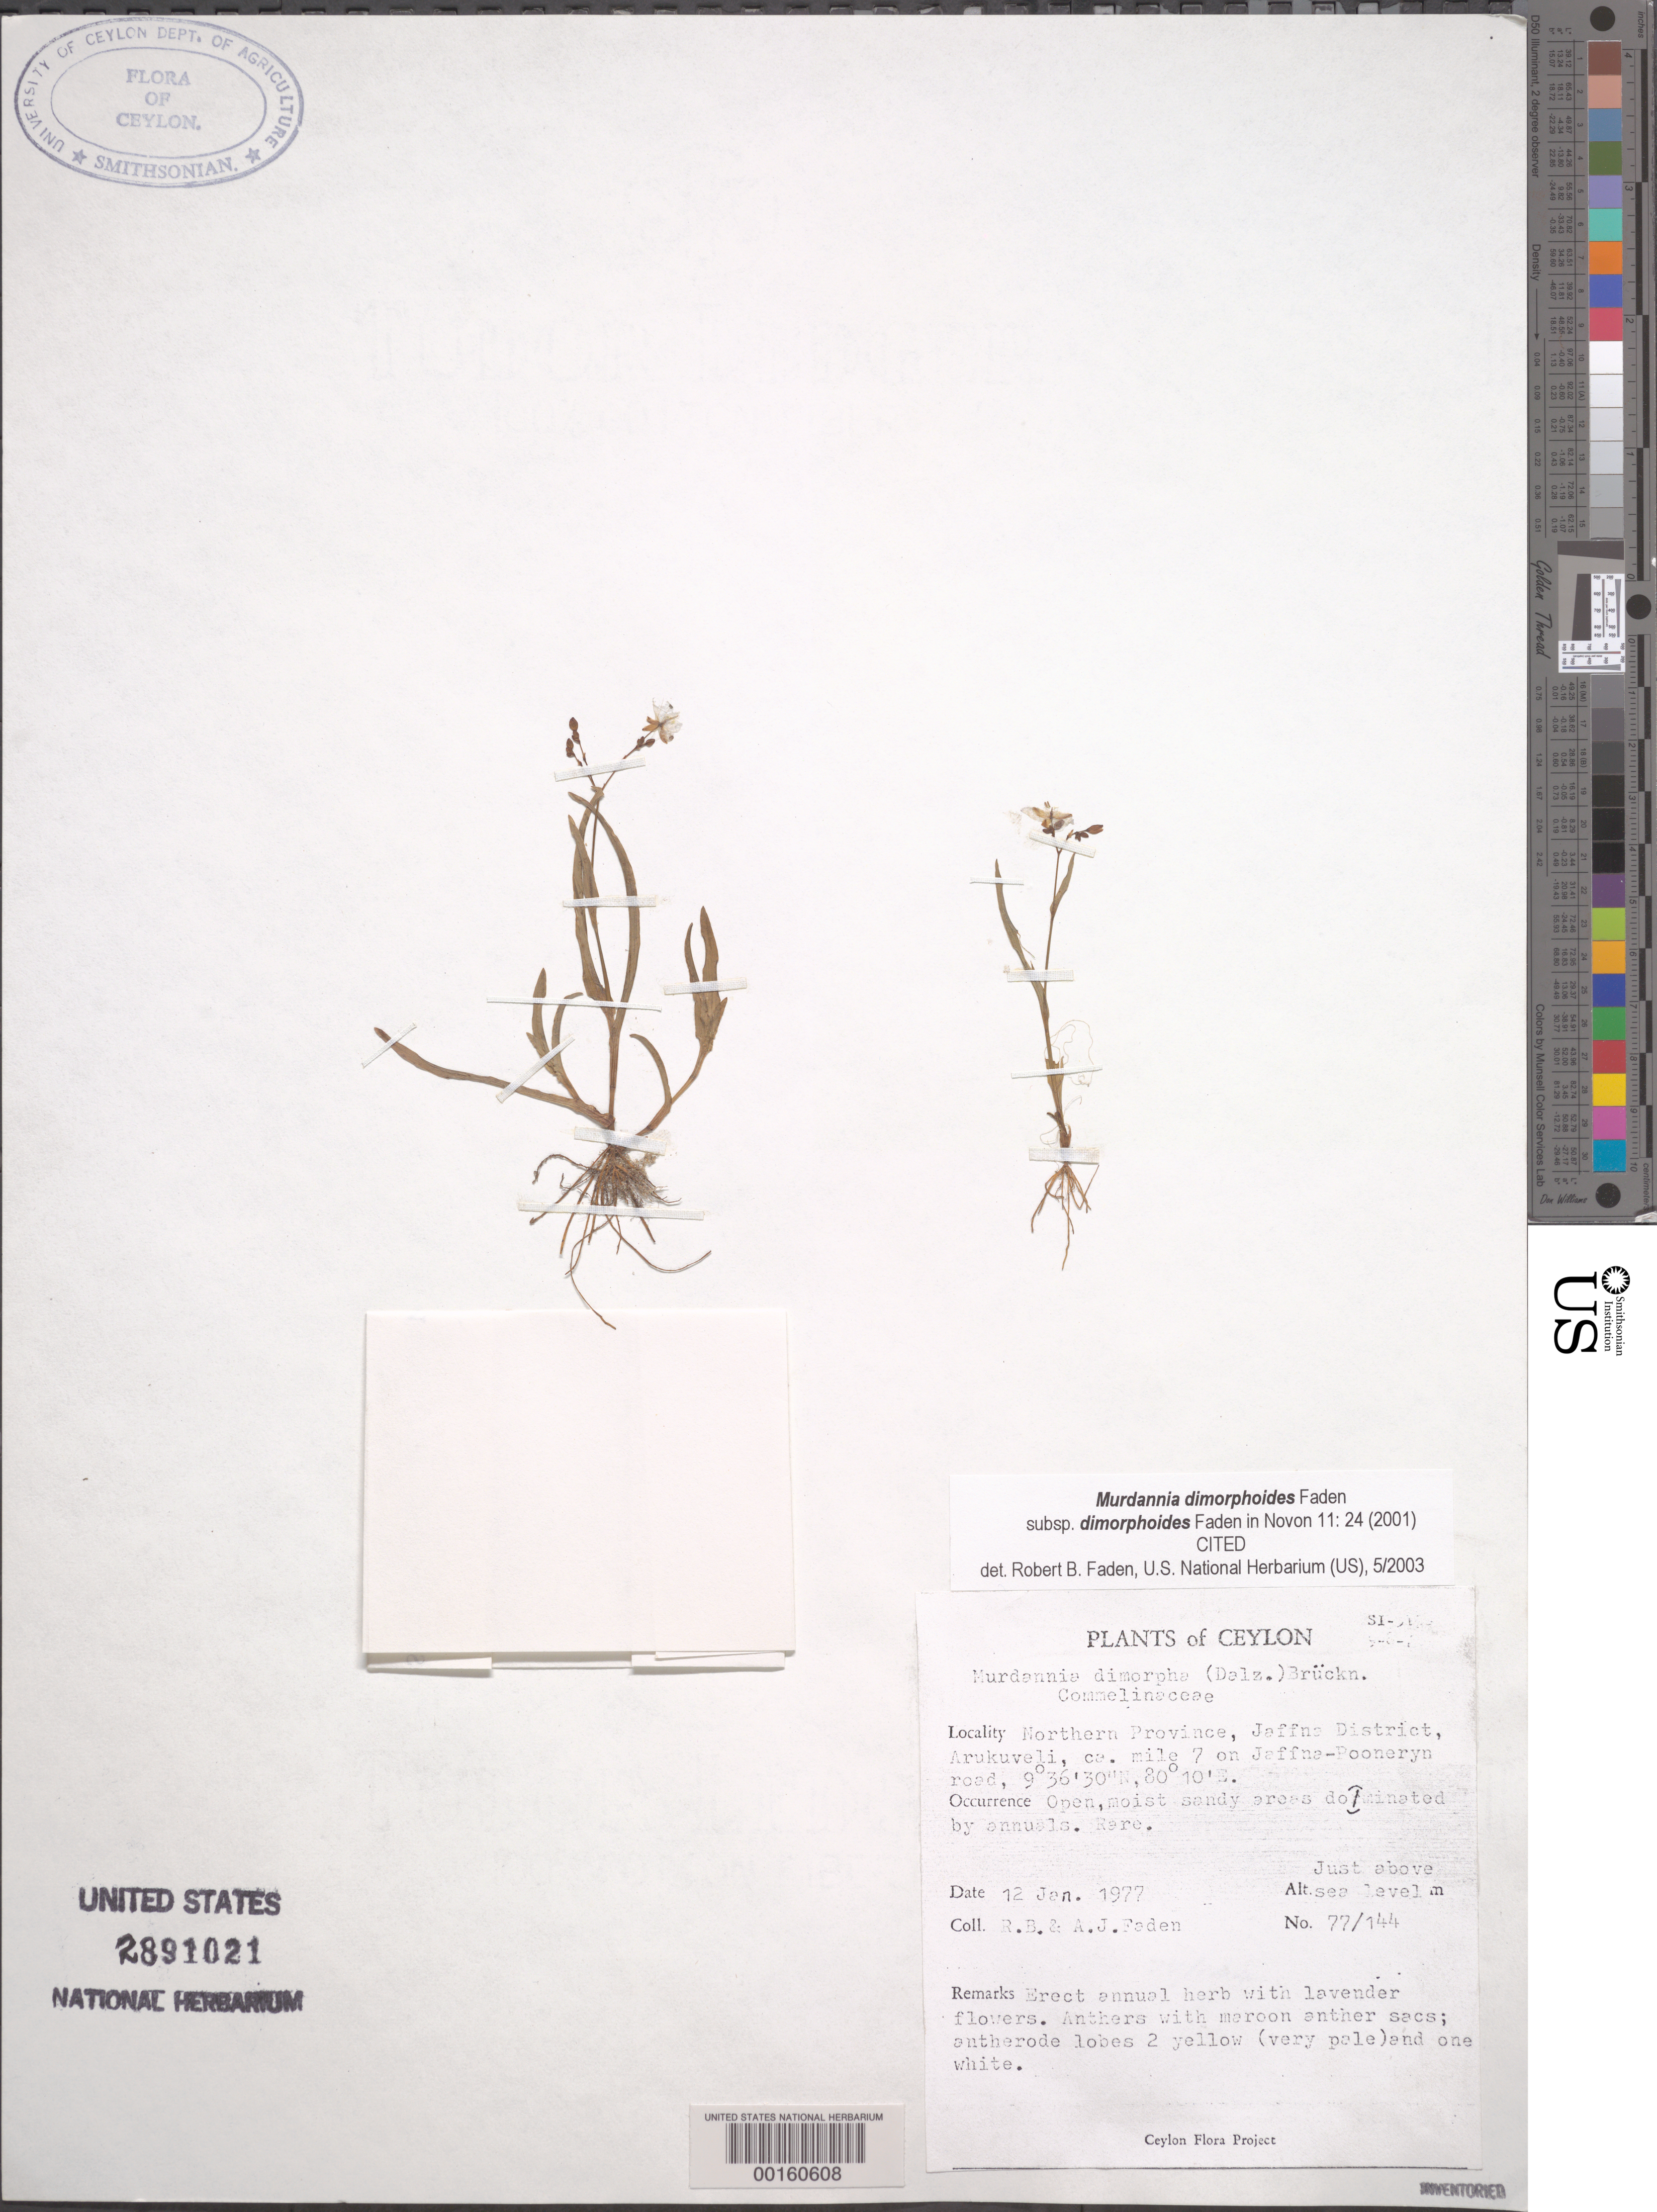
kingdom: Plantae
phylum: Tracheophyta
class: Liliopsida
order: Commelinales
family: Commelinaceae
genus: Murdannia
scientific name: Murdannia dimorphoides subsp. dimorphoides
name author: Faden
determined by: Faden, Robert B., (US), Smithsonian Institution - National Museum of Natural History (UNITED STATES)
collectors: R. B. Faden & A. J. Faden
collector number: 77/144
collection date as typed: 12 Jan 1977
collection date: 1977-01-12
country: Sri Lanka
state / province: Northern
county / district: Jaffna Dist.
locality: Arukuveli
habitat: Open, moist, sandy areas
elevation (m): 1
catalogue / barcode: US 2891021